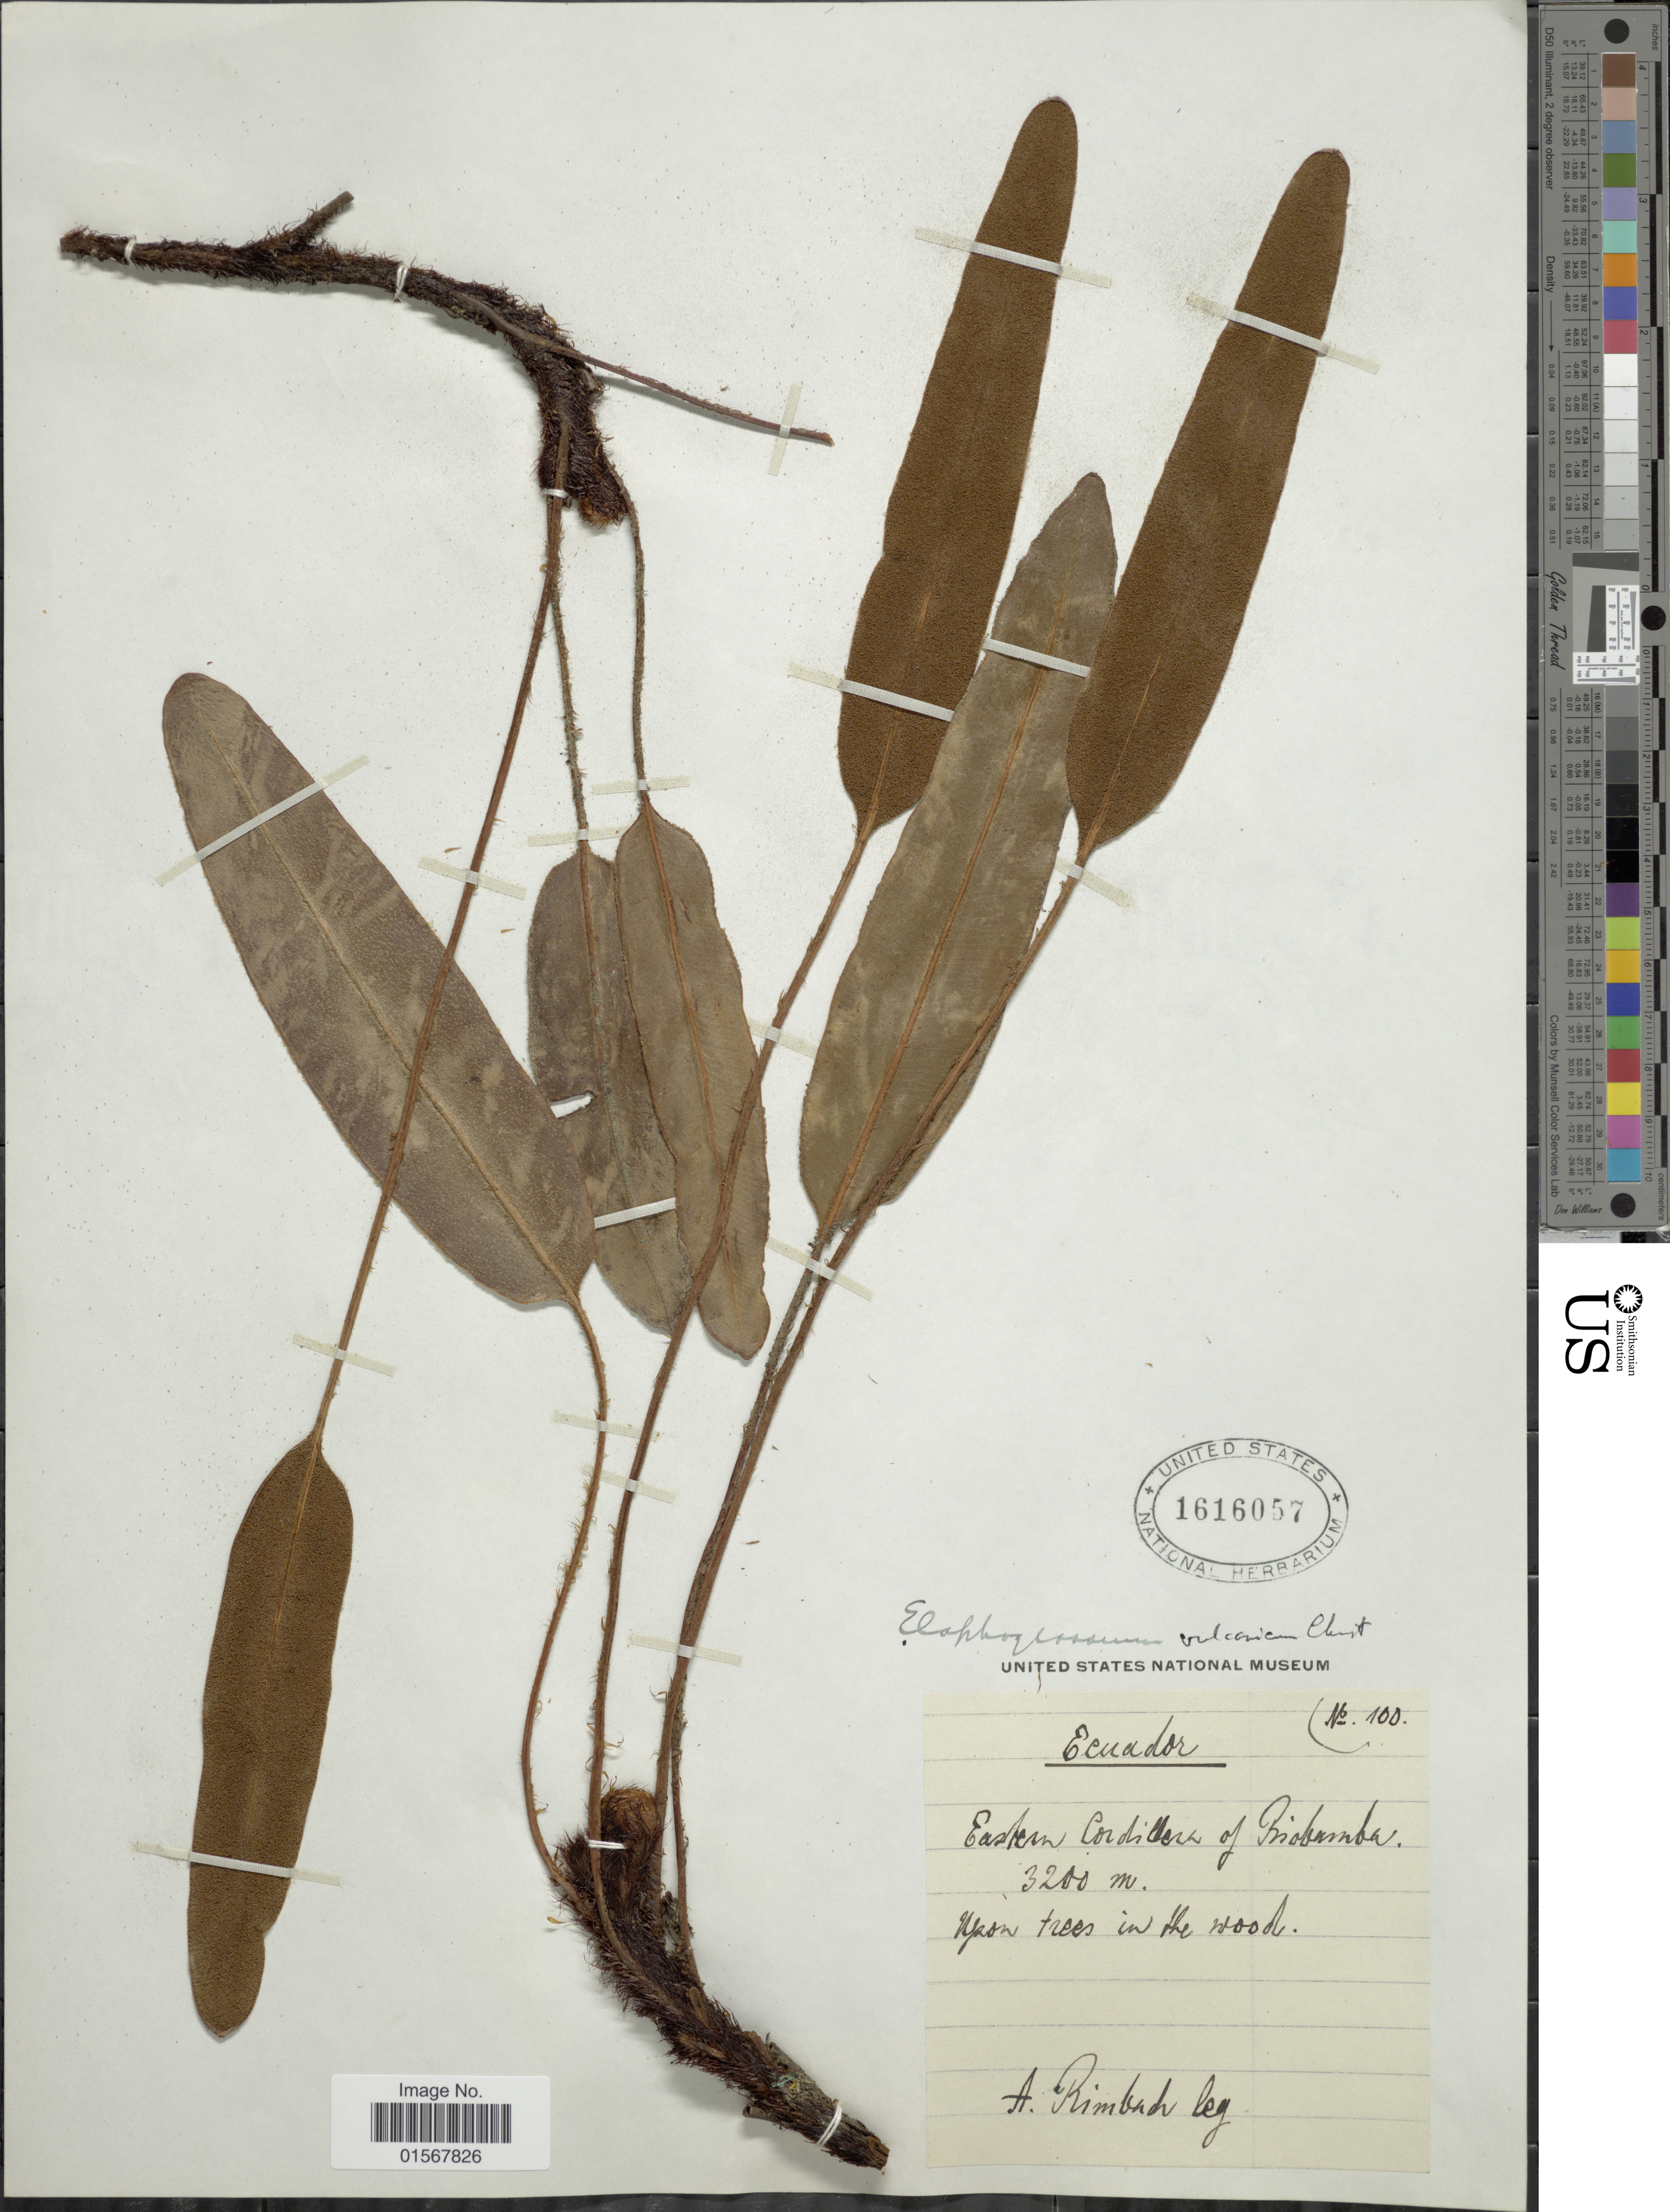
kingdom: Plantae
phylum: Tracheophyta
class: Polypodiopsida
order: Polypodiales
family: Dryopteridaceae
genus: Elaphoglossum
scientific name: Elaphoglossum vulcanicum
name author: Christ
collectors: A. Rimbach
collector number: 100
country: Ecuador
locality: Eastern Cordillera of Riobamba, upon trees in the wood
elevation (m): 3200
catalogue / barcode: US 1616057